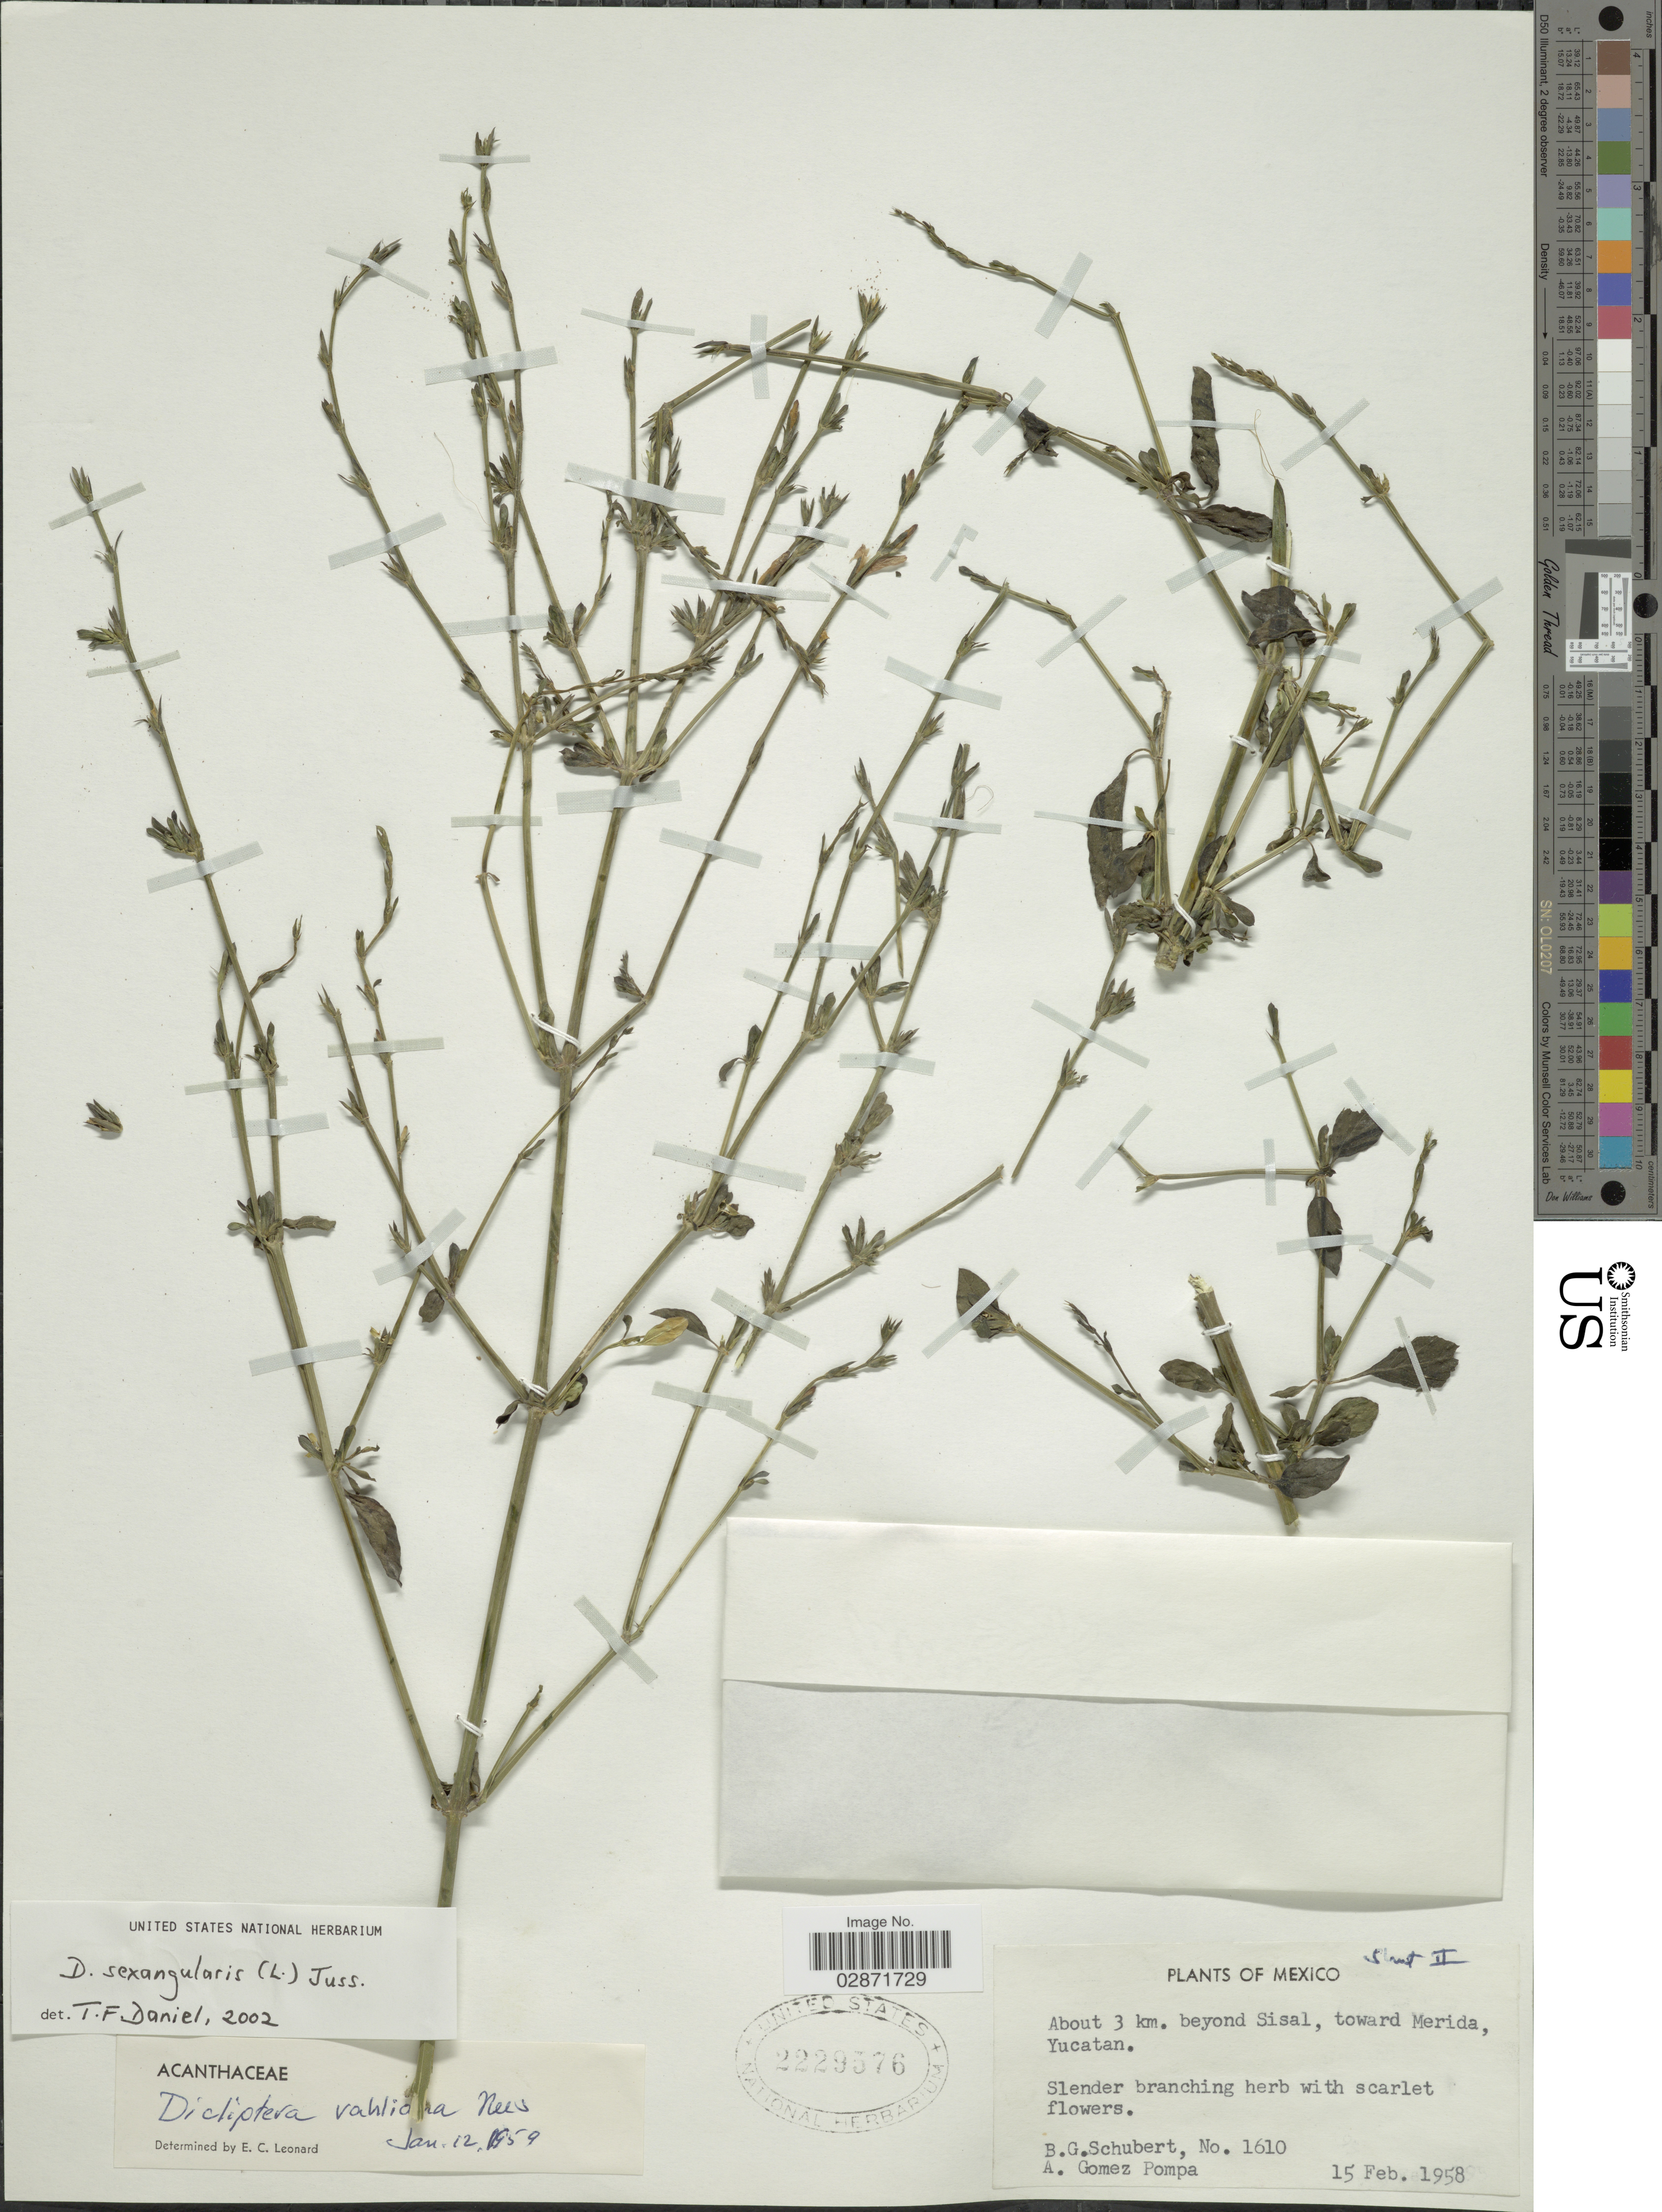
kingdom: Plantae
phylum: Tracheophyta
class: Magnoliopsida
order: Lamiales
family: Acanthaceae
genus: Dicliptera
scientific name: Dicliptera sexangularis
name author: (L.) Juss.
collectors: B. Schubert & A. Gómez Pompa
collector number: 1610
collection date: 1958-02-15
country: Mexico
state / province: Yucatán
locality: About 3 km. beyond Sisal, toward Merida, Yucatan.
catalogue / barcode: US 2229576